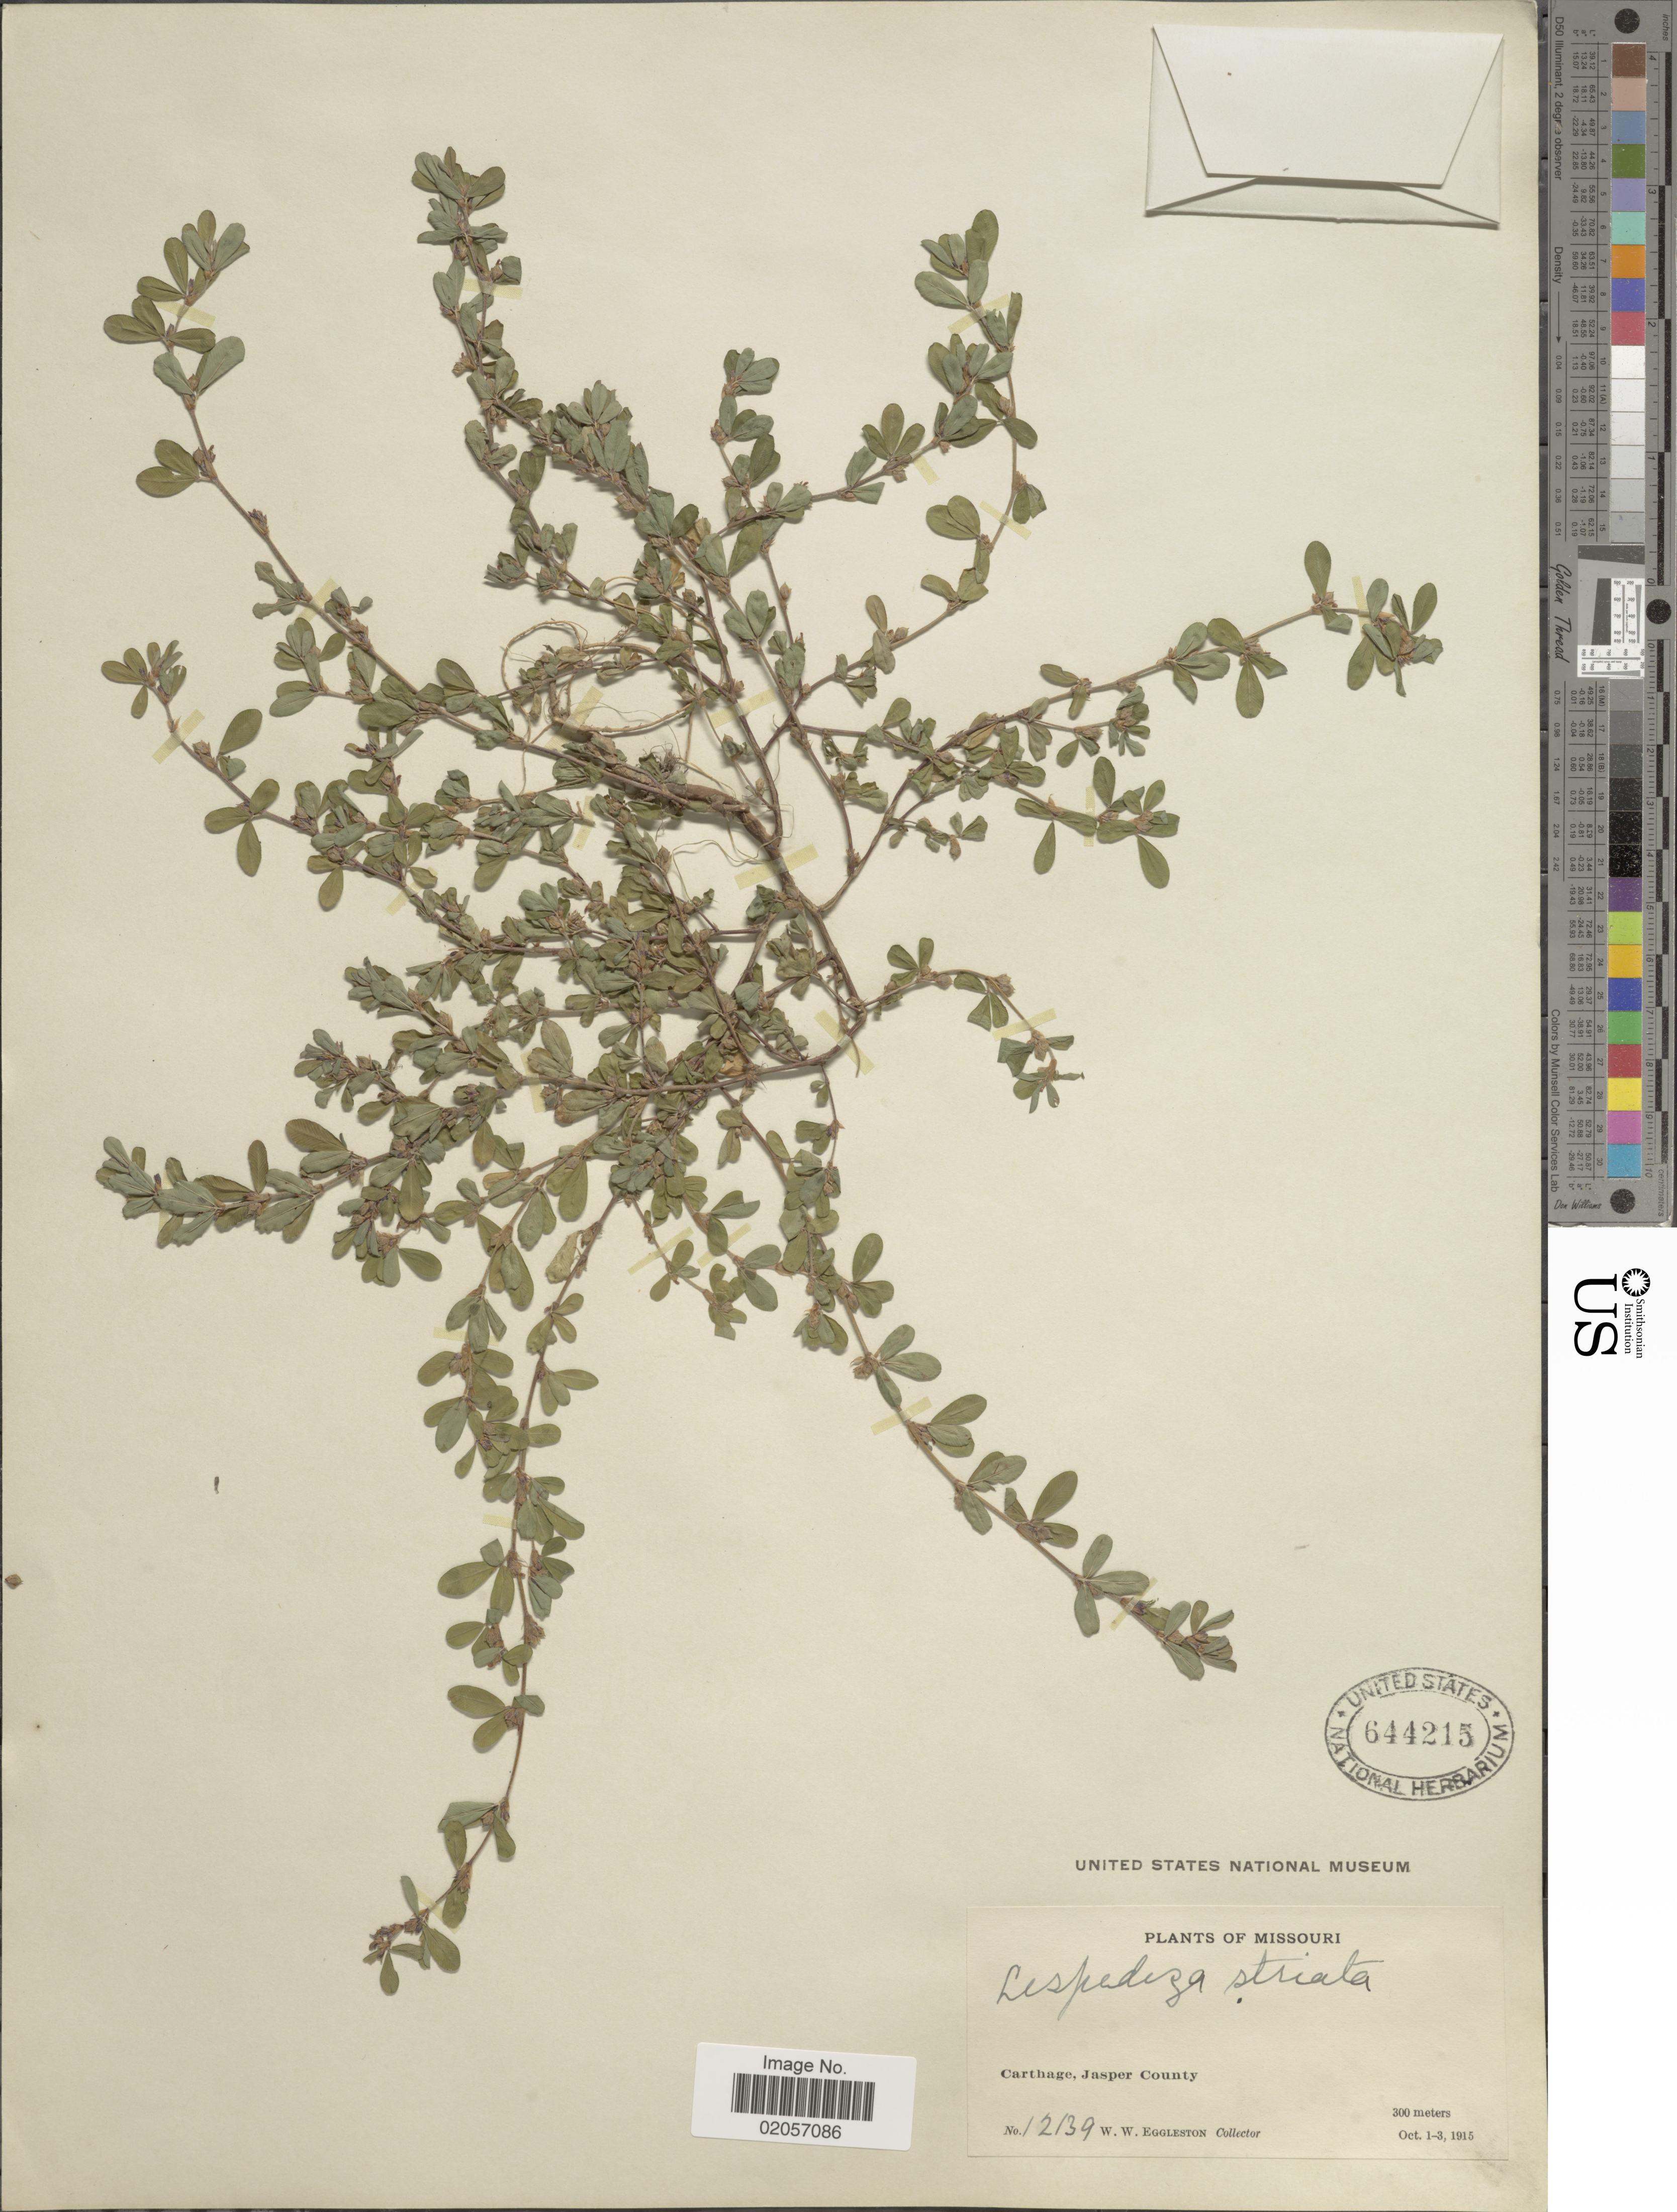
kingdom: Plantae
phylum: Tracheophyta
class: Magnoliopsida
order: Fabales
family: Fabaceae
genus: Kummerowia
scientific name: Kummerowia striata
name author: (Thunb.) Schindl.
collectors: W. W. Eggleston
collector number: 12139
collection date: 1915-10-01/1915-10-03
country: United States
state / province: Missouri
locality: Carthage, Jasper County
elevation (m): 300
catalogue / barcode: US 644215